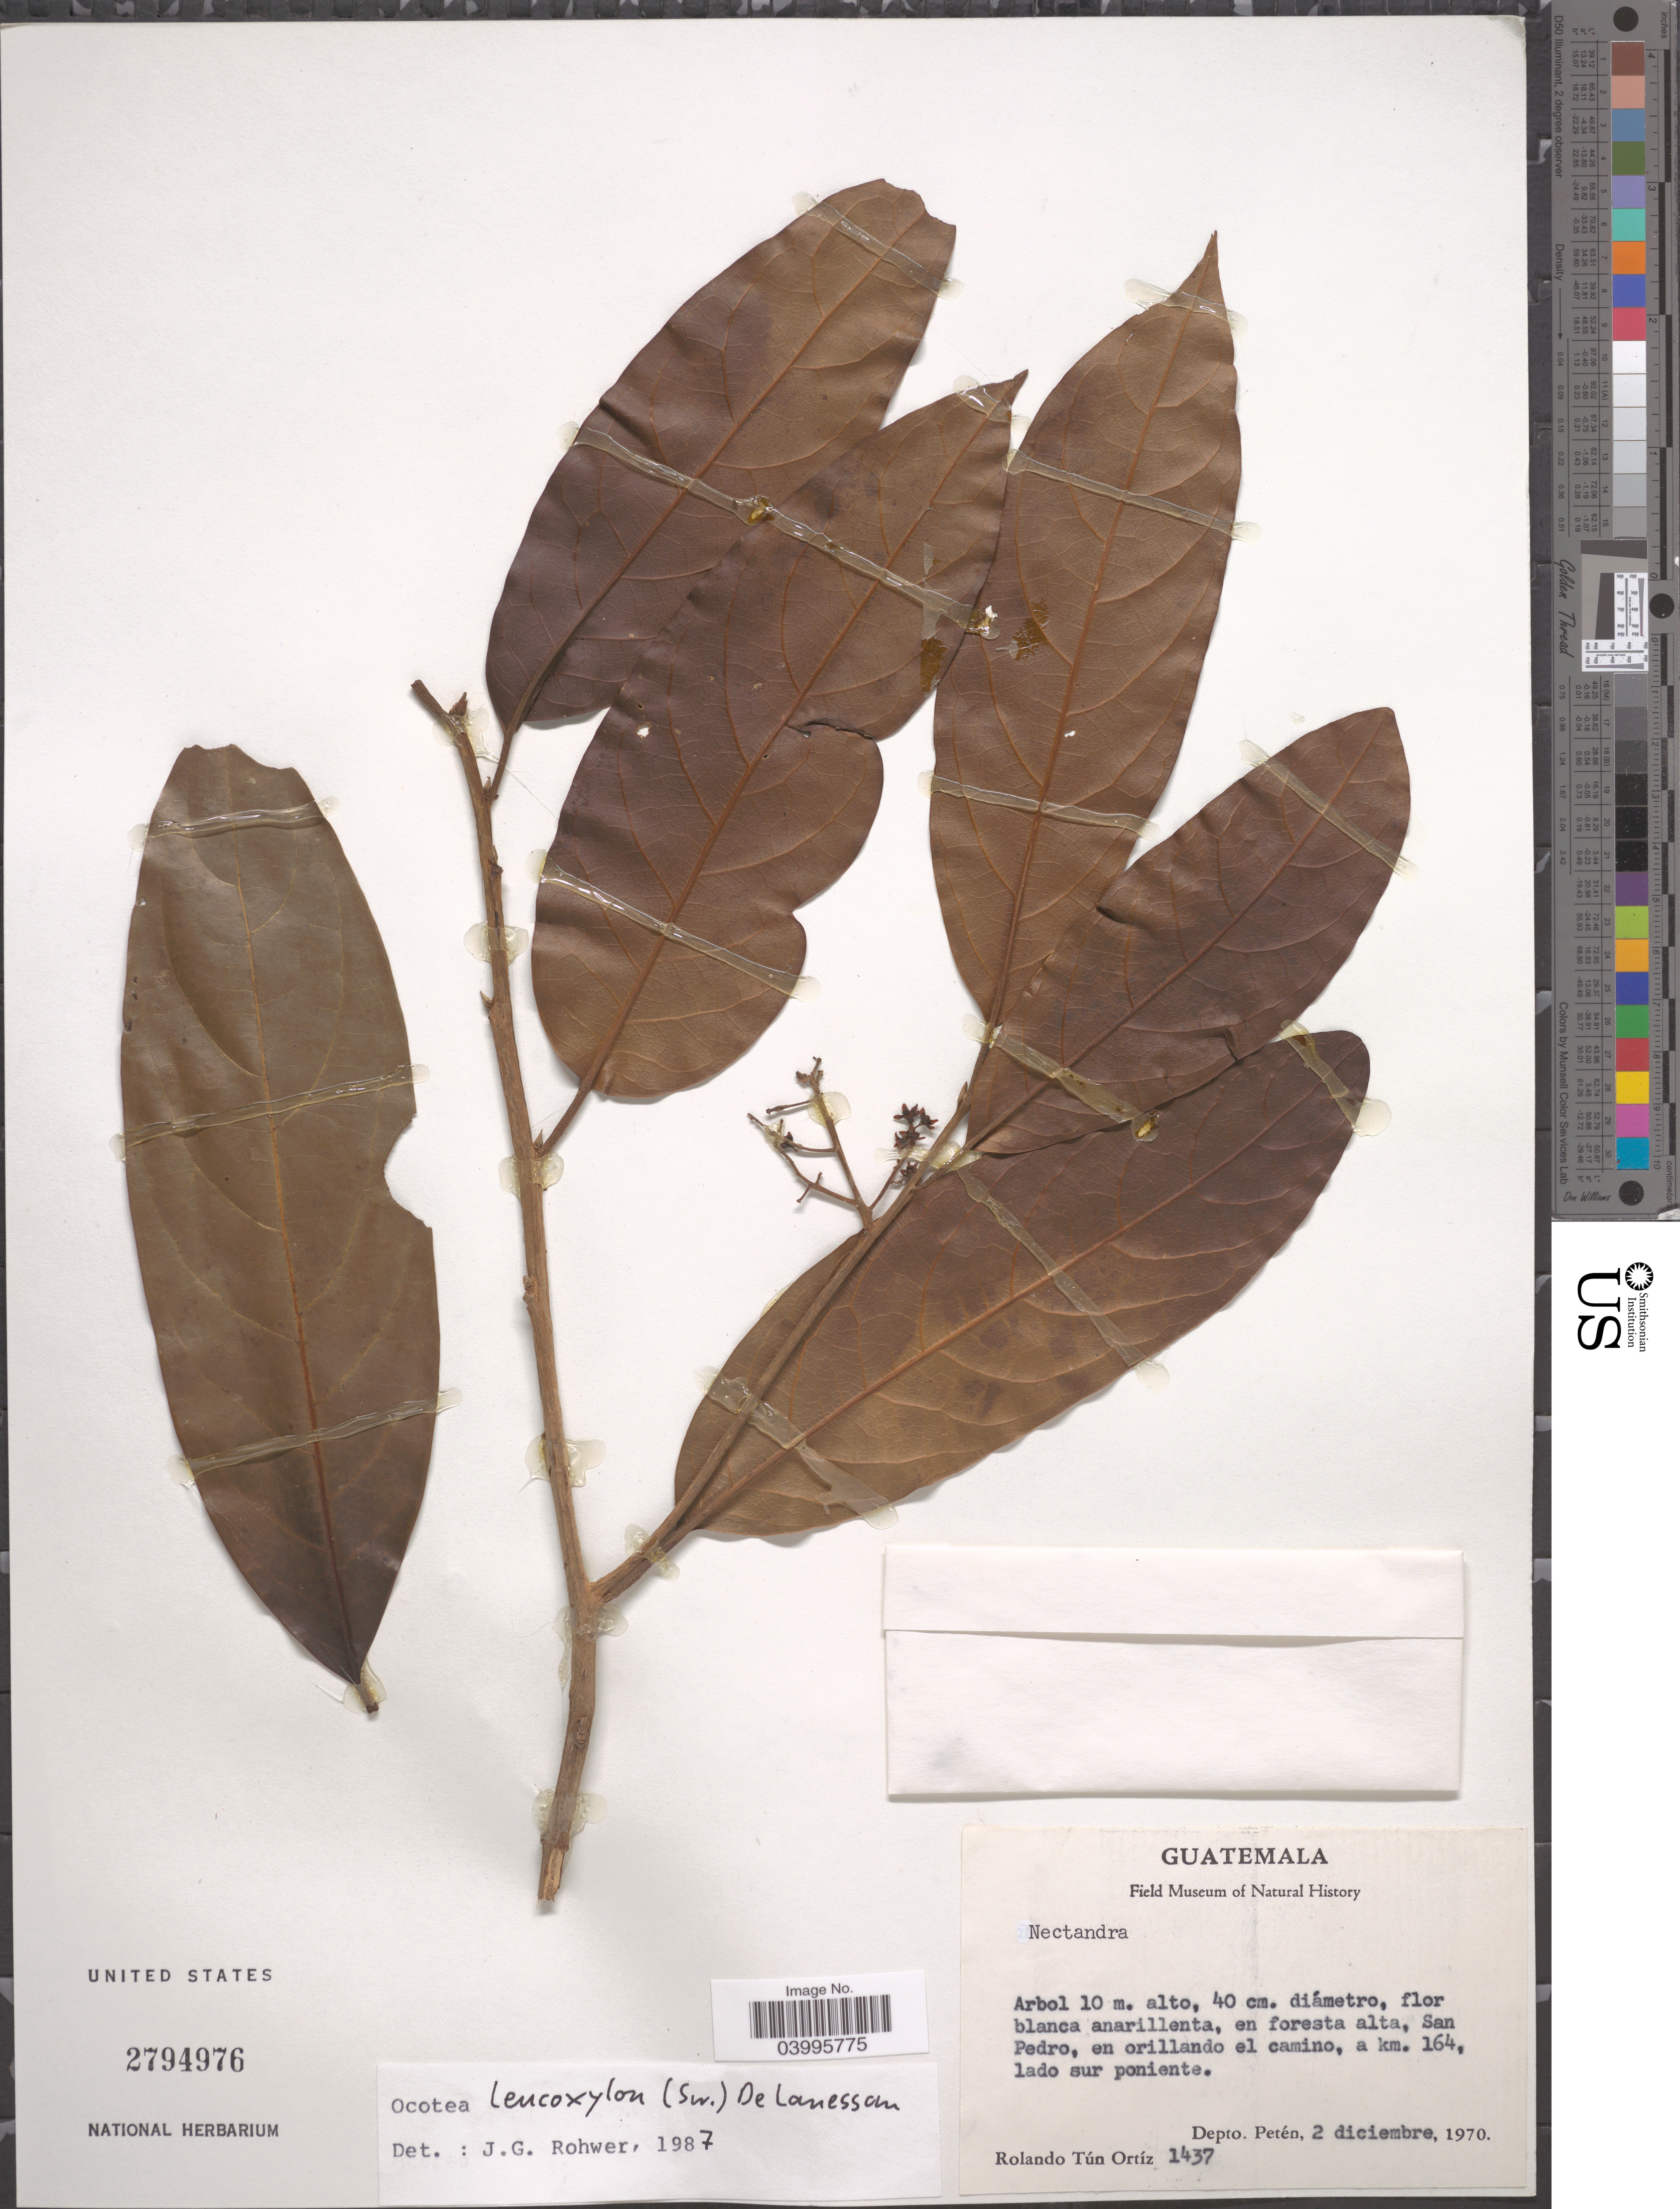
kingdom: Plantae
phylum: Tracheophyta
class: Magnoliopsida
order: Laurales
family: Lauraceae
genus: Ocotea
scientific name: Ocotea leucoxylon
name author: (Sw.) Laness.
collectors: R. T. Ortíz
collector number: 1437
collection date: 1970-12-02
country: Guatemala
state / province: El Peten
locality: San Pedro, en orillando el camino, a km. 164, lado sur poniente. Depto. Petén.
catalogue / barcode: US 2794976